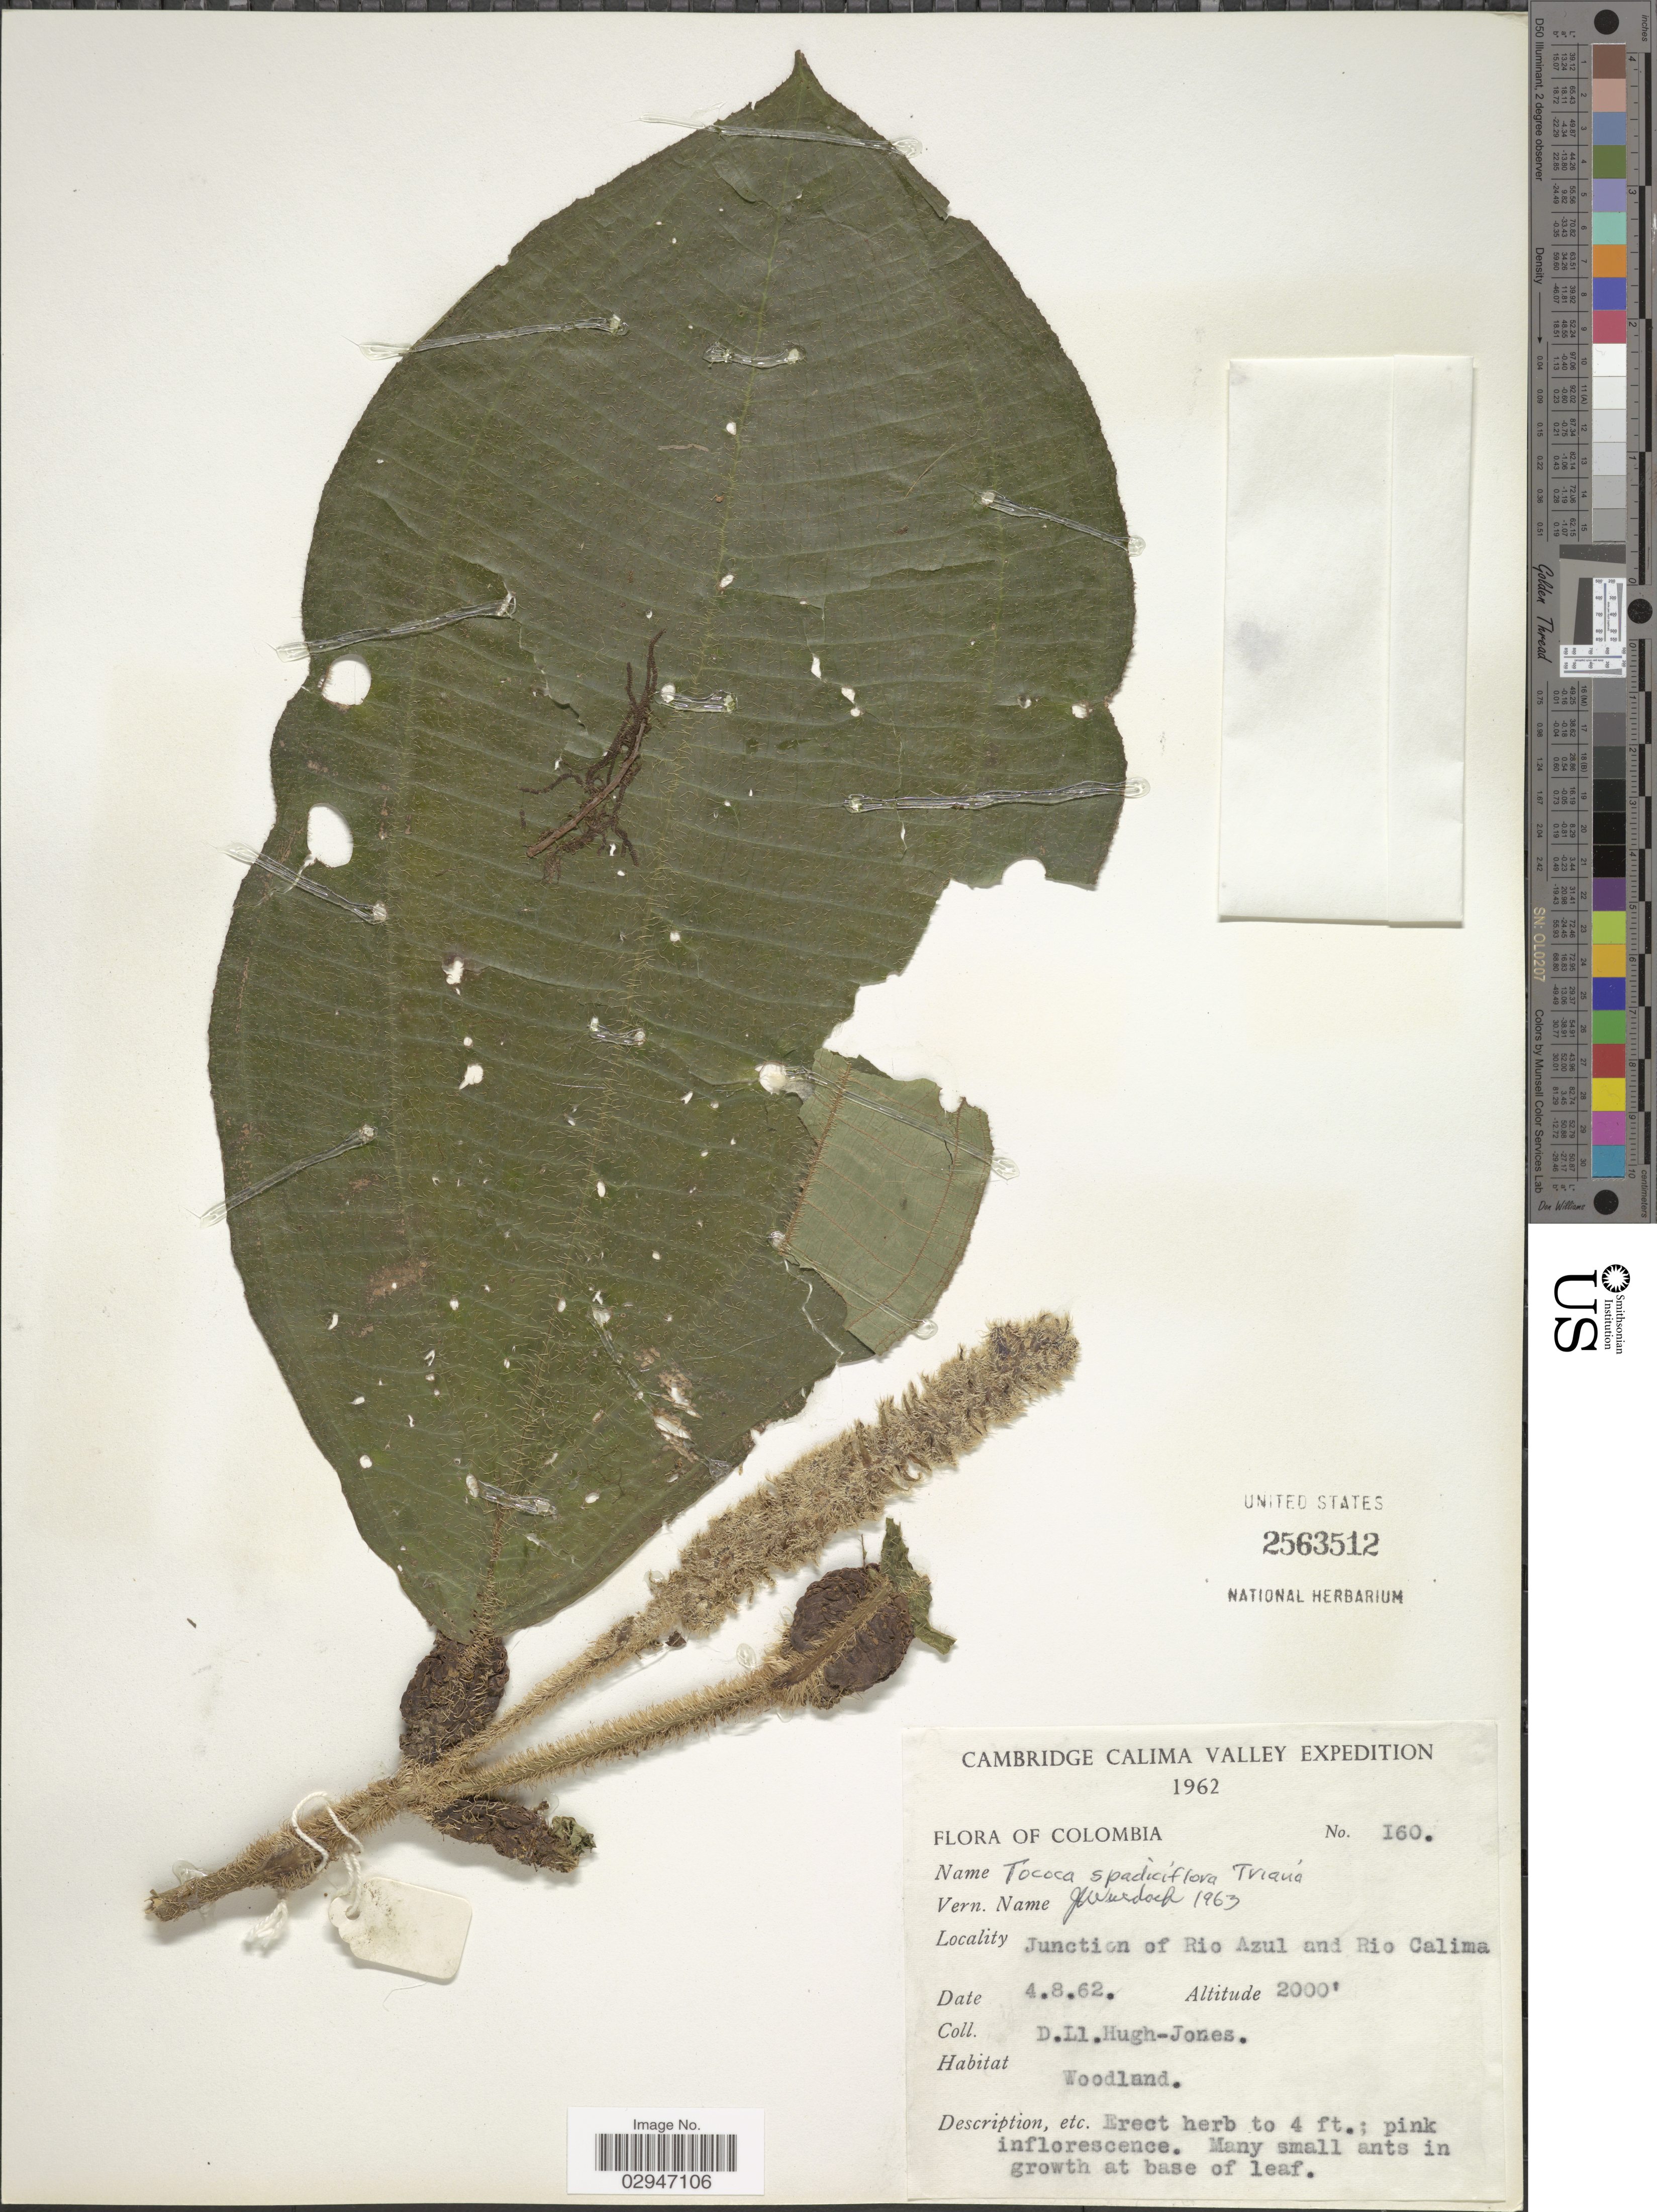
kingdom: Plantae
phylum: Tracheophyta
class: Magnoliopsida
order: Myrtales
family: Melastomataceae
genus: Tococa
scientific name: Tococa spadiciflora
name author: Triana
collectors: D. Hugh-Jones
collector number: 160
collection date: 1962-08-04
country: Colombia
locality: Calima Valley. Junction of Rio Azul and Rio Calima.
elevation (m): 610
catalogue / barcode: US 2563512